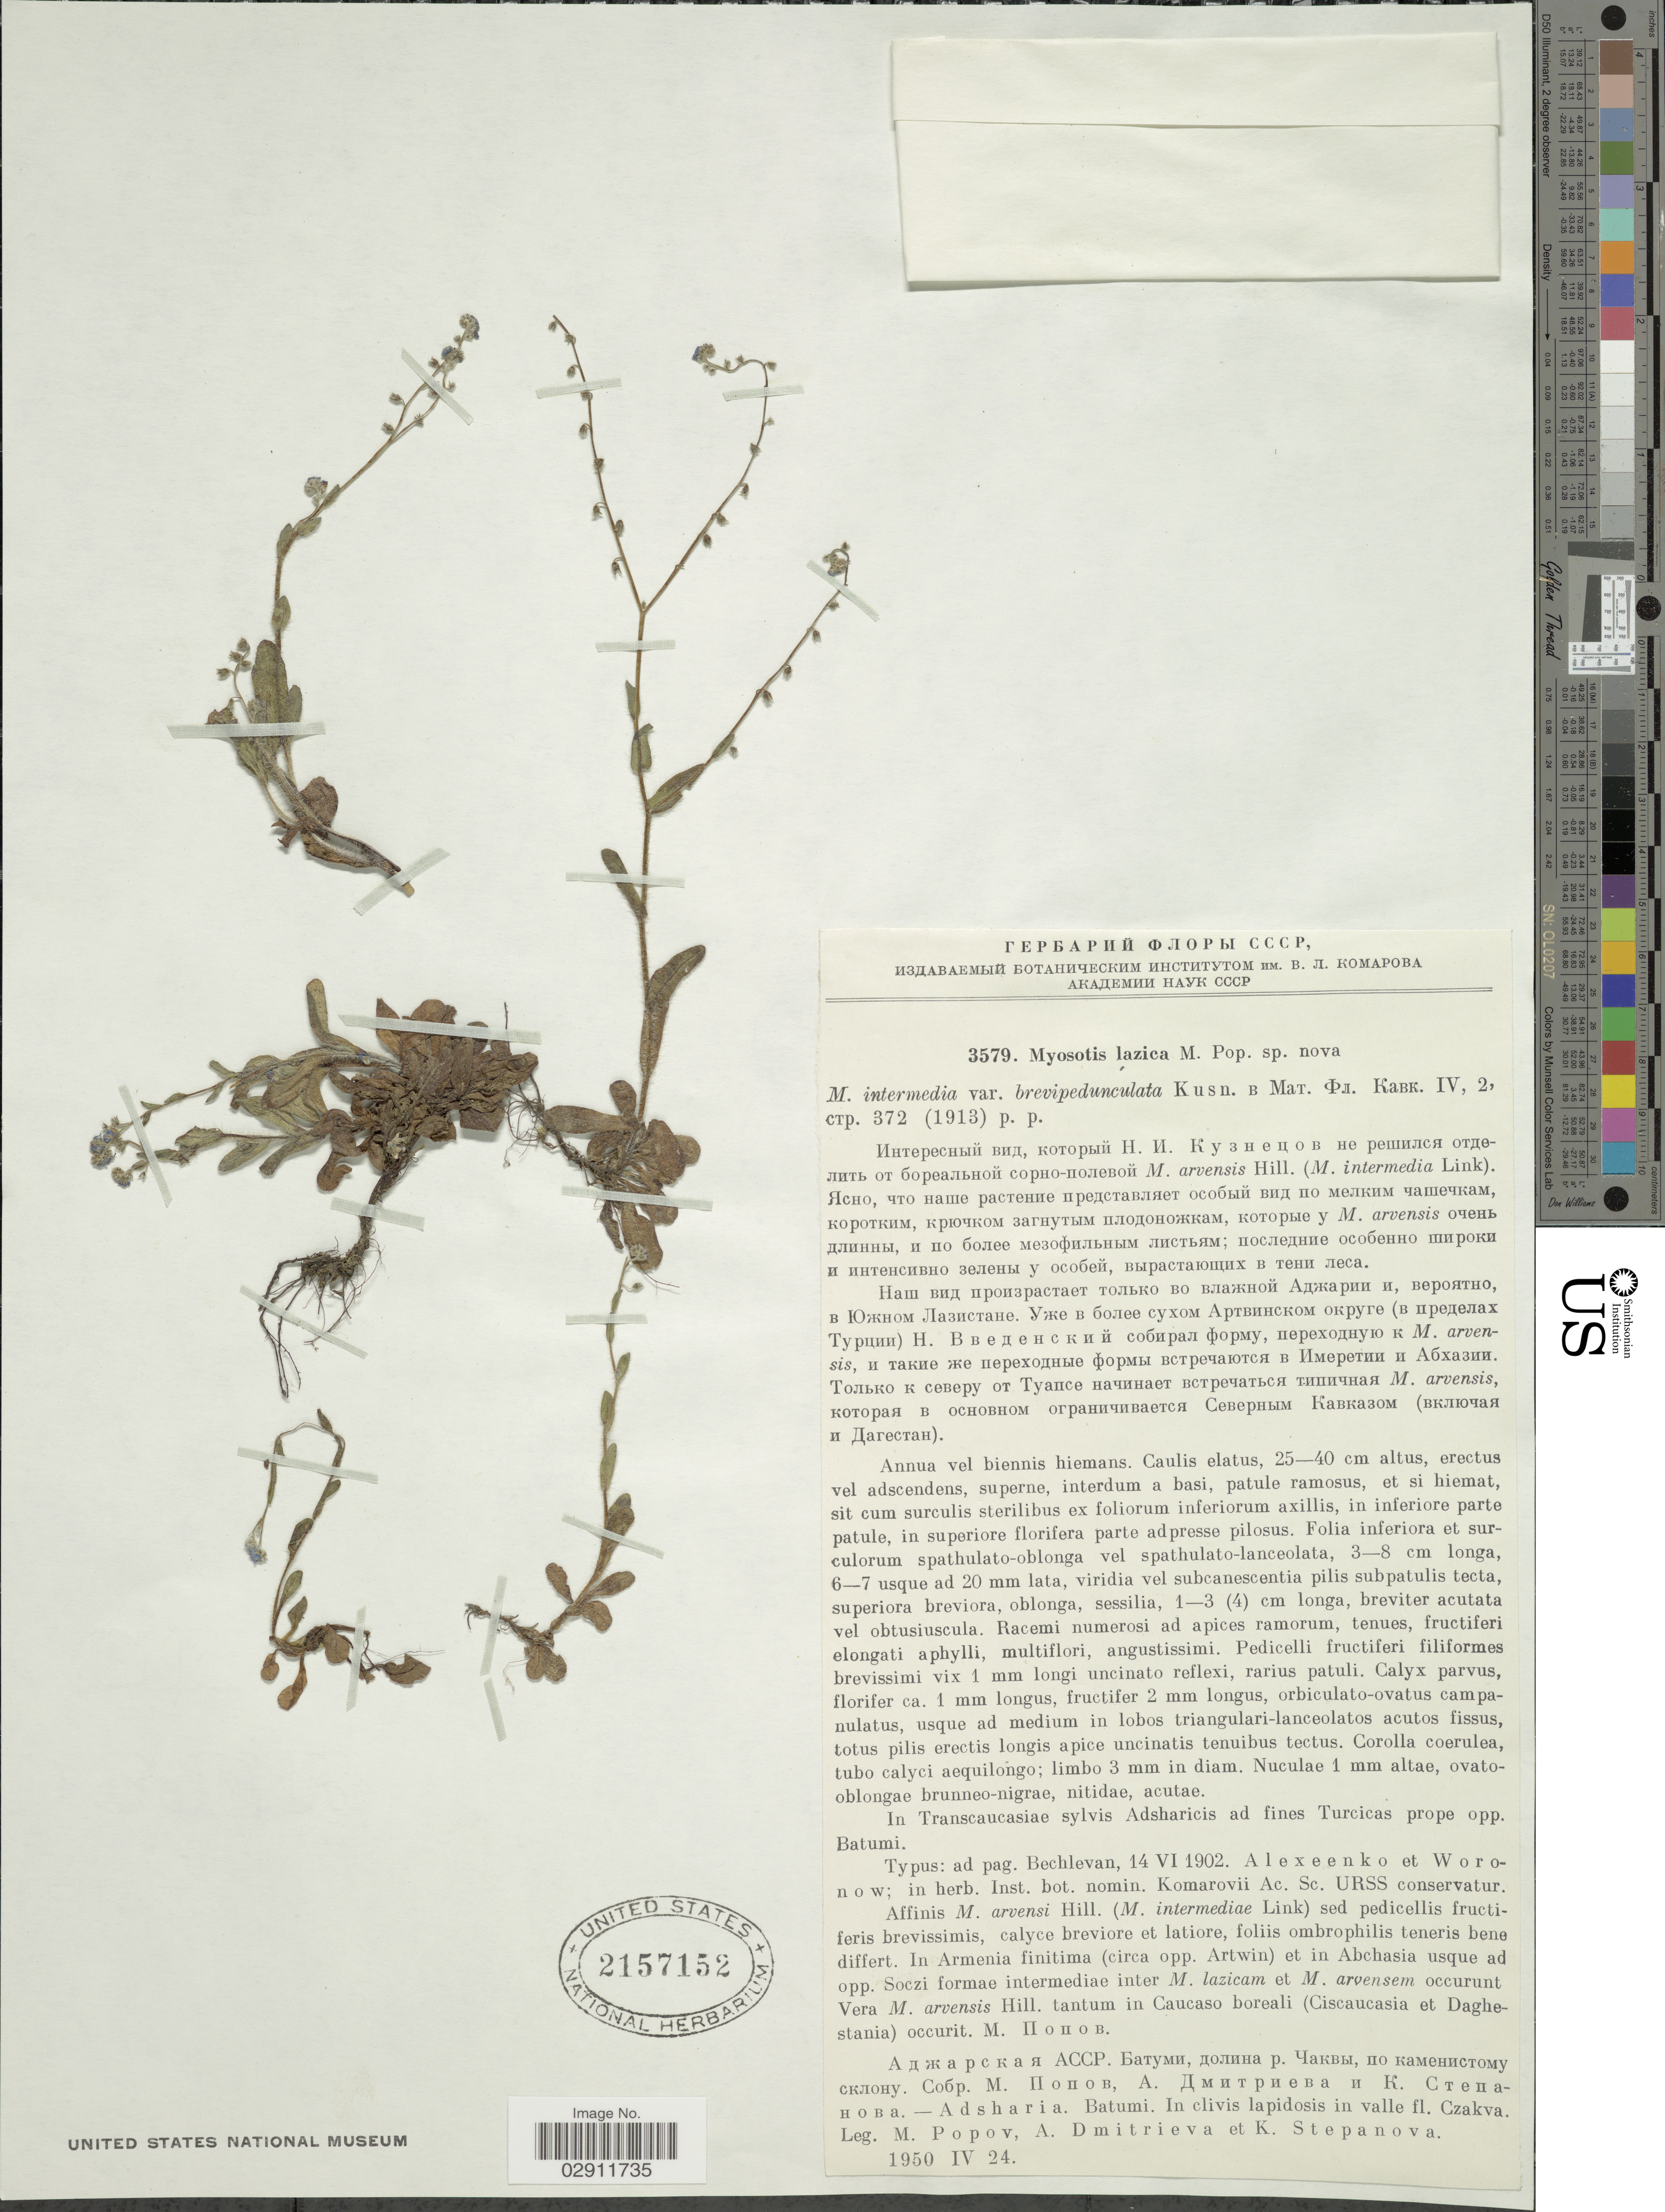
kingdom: Plantae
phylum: Tracheophyta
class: Magnoliopsida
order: Boraginales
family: Boraginaceae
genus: Myosotis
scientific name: Myosotis lazica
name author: Popov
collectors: M. Popov, A. Dmitrieva & K. Stepanova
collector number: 3579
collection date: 1950-04-24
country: Georgia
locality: Adsharia. Batumi. In clivis lapidosis in valle fl. Czakva.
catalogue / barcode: US 2157152